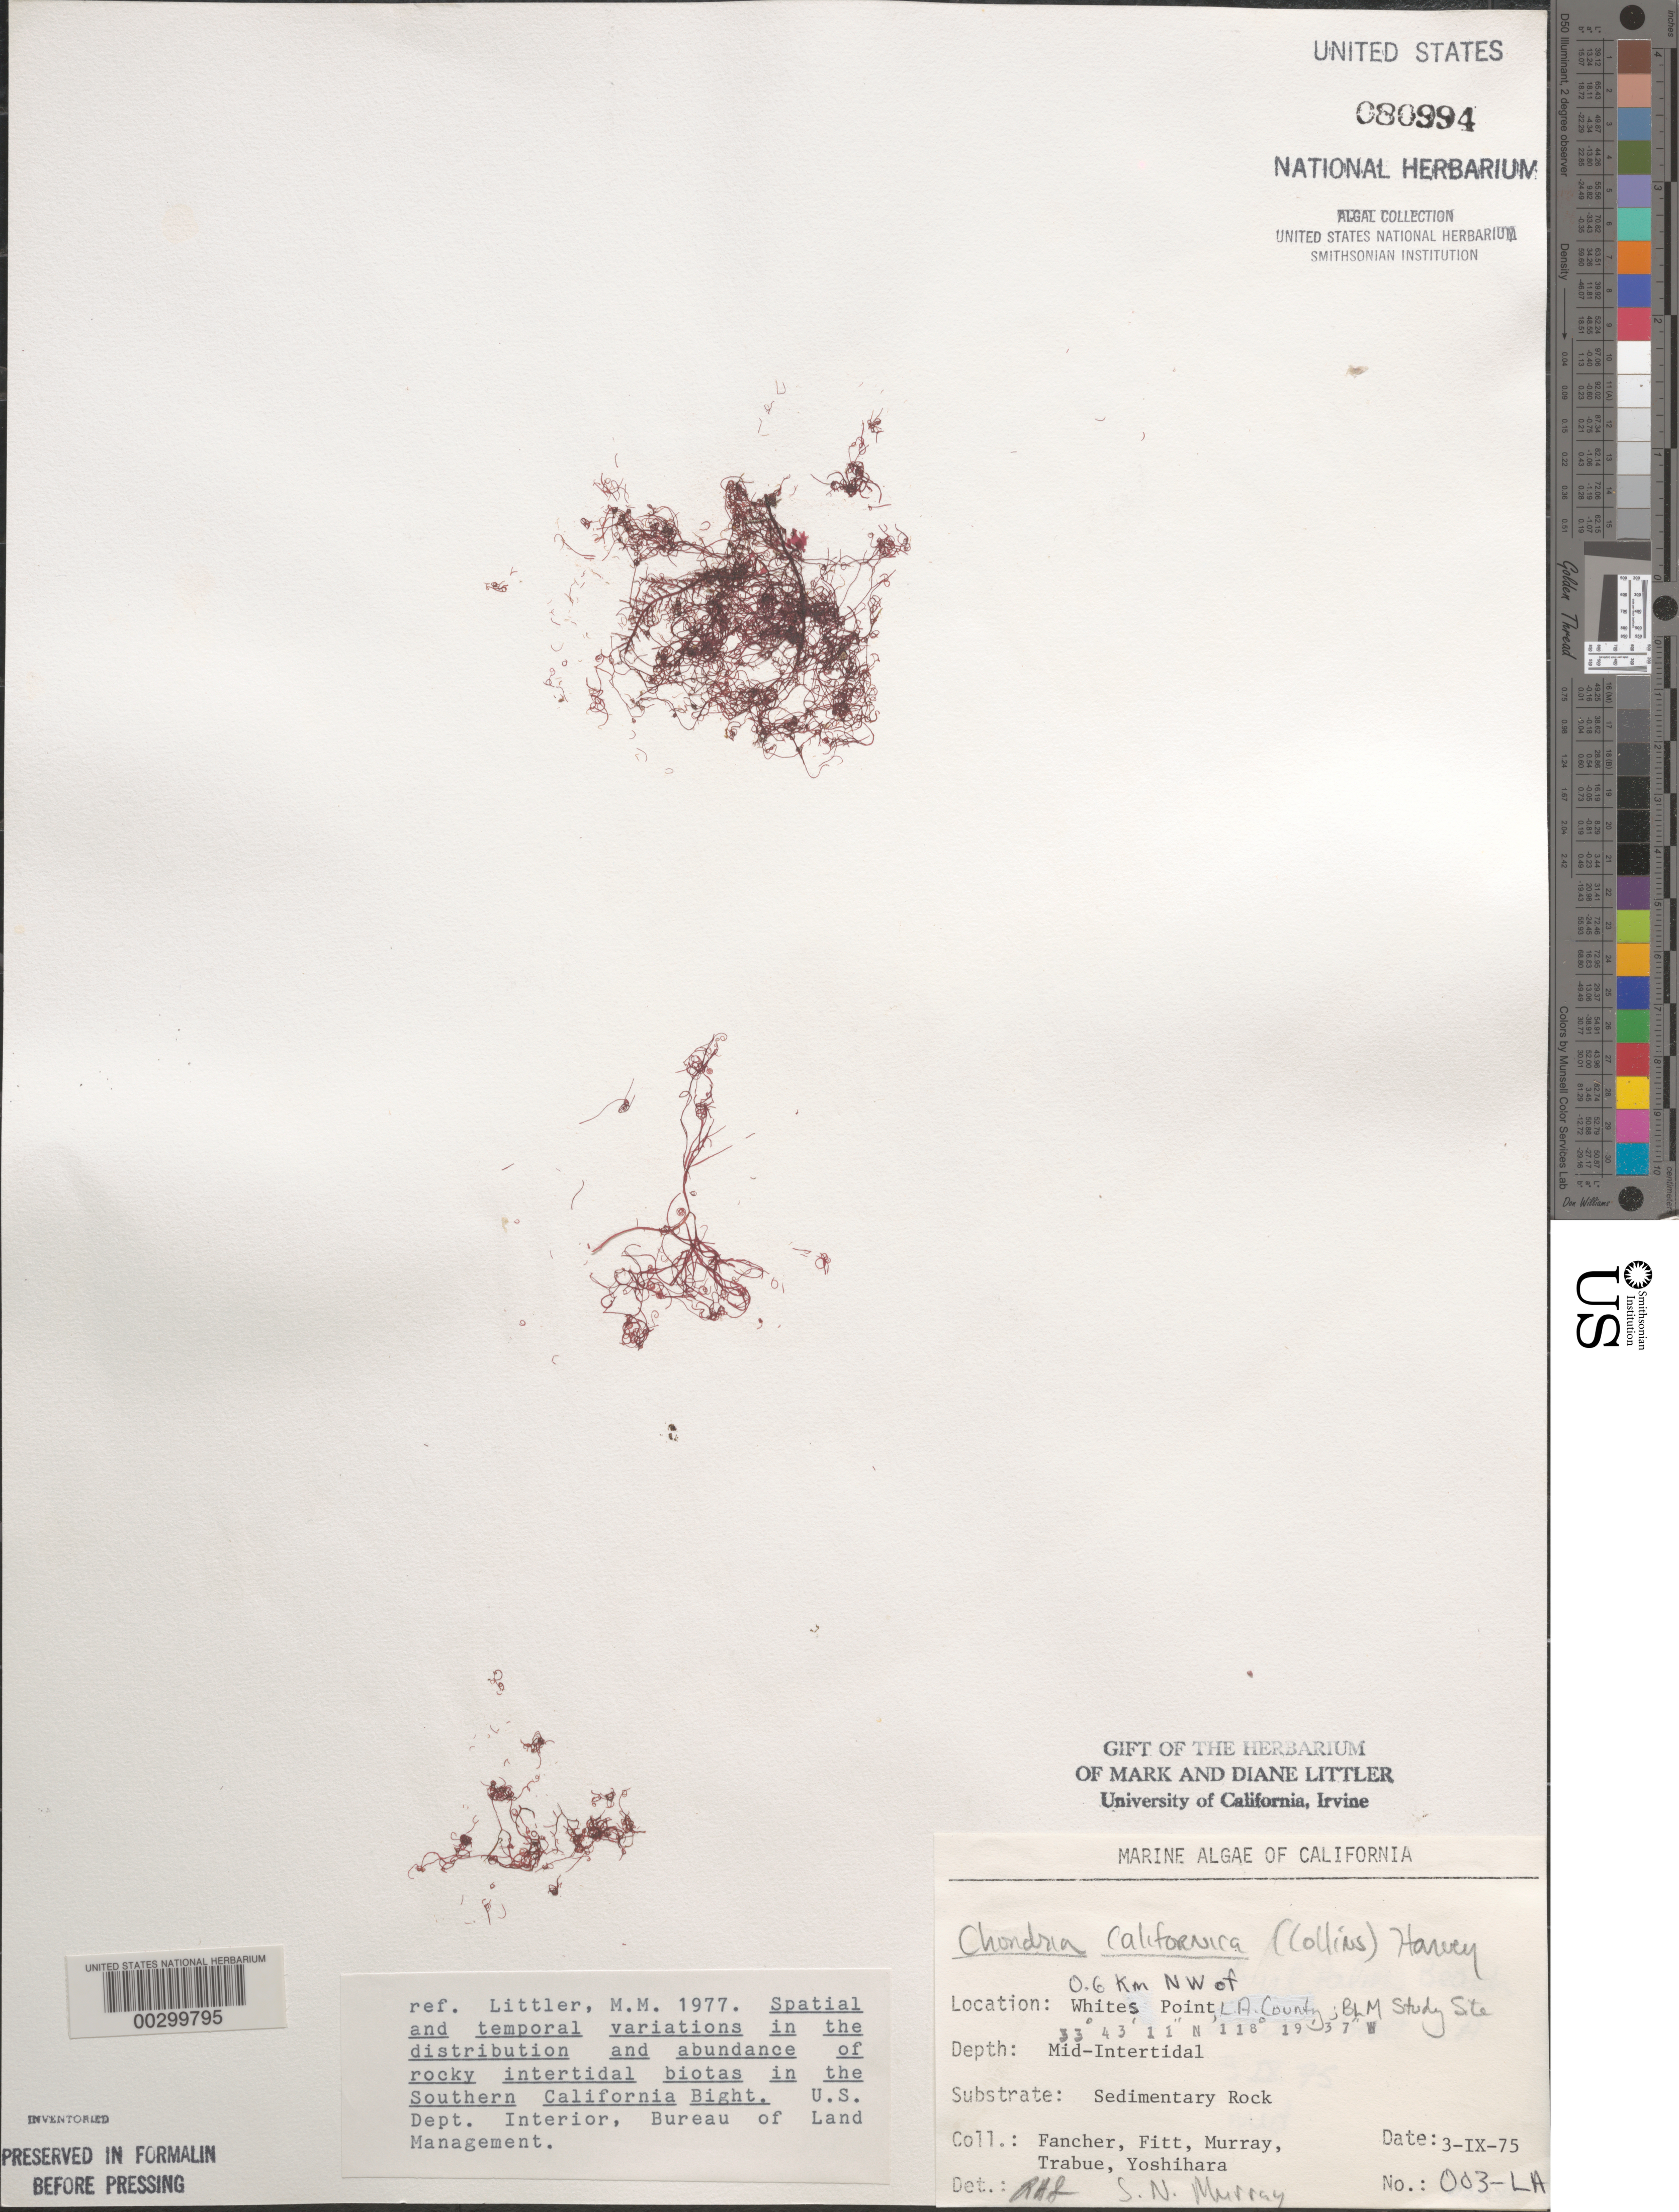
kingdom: Plantae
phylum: Rhodophyta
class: Florideophyceae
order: Ceramiales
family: Rhodomelaceae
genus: Chondria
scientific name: Chondria acrorhizophora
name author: Setch. & N.L. Gardner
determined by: Algae name updating Project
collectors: J. Fancher, W. Fitt, S. N. Murray, P. J. Trabue & K. Yoshihara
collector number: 003-la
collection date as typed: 03 Sep 1975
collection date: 1975-09-03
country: United States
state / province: California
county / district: Los Angeles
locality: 0.6 km northwest of Whites Point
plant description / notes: BLM-SOCALBIGHT Rocky Intertidal Survey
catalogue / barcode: US 80994